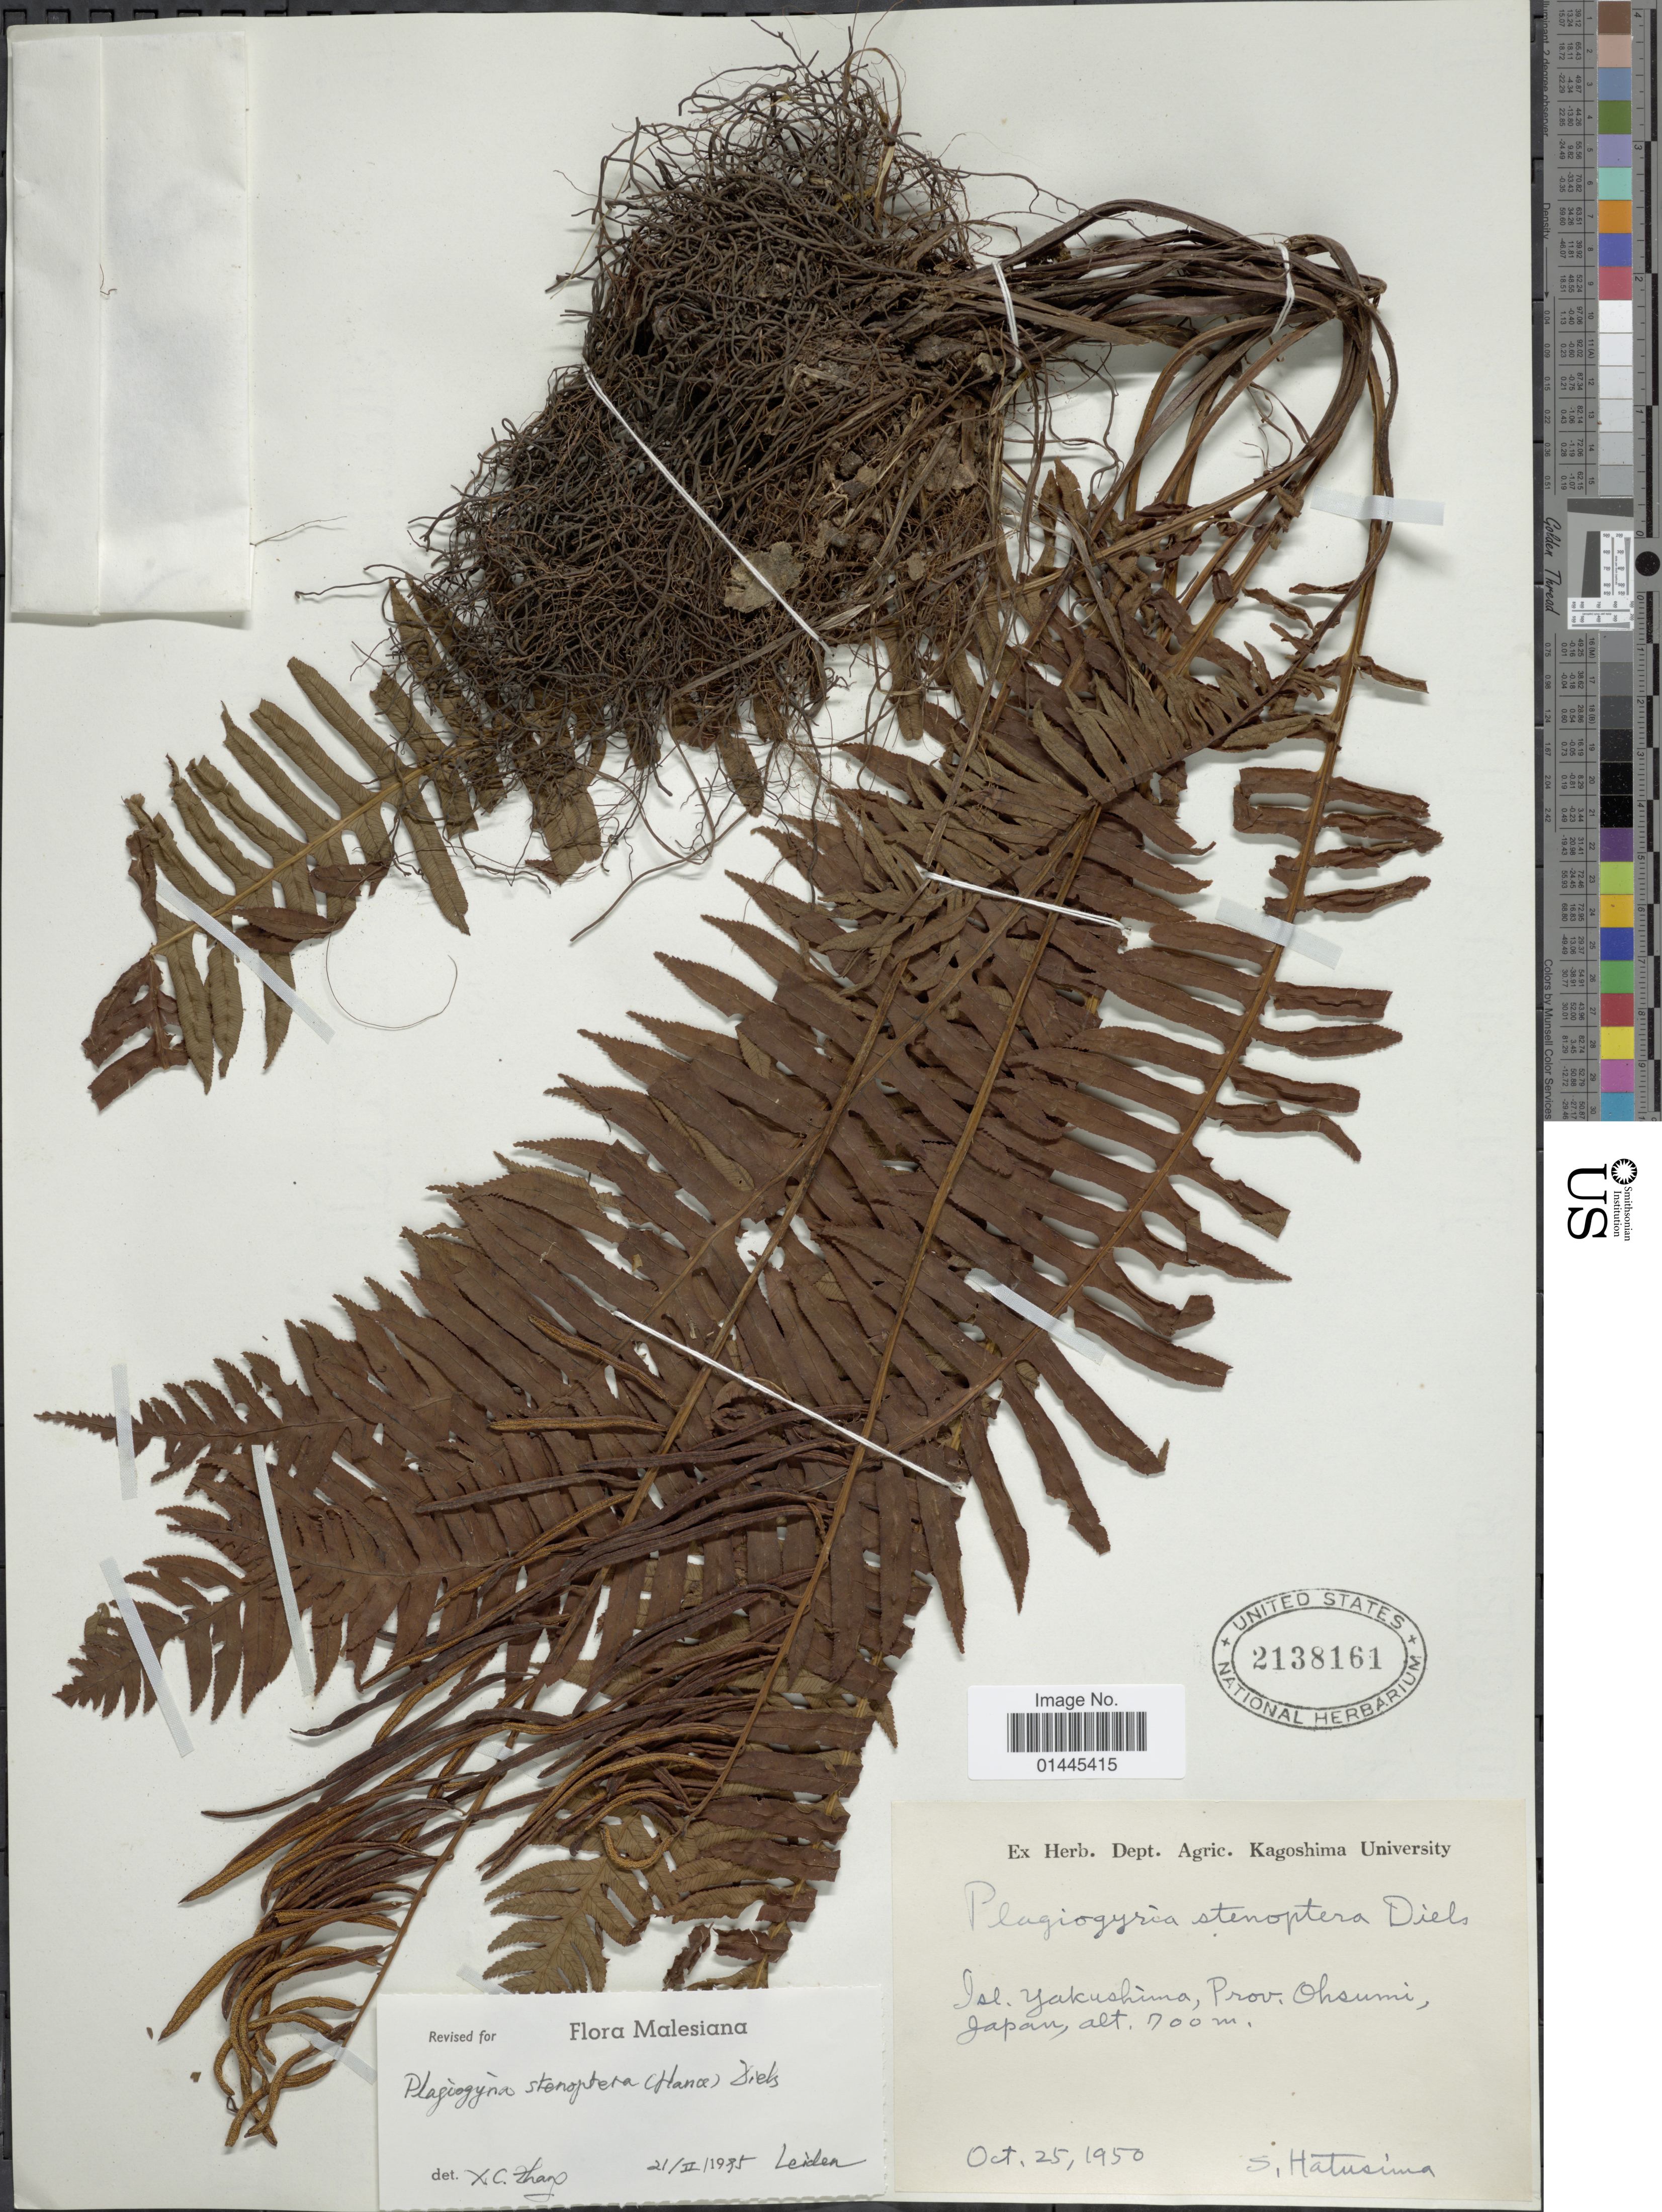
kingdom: Plantae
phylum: Tracheophyta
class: Polypodiopsida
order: Cyatheales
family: Plagiogyriaceae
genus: Plagiogyria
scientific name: Plagiogyria stenoptera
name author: (Hance) Diels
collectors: S. Hatusima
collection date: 1950-10-25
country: Japan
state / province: Kagosima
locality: Isl. Yakushima, Prov. Ohsumi.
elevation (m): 700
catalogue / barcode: US 2138161